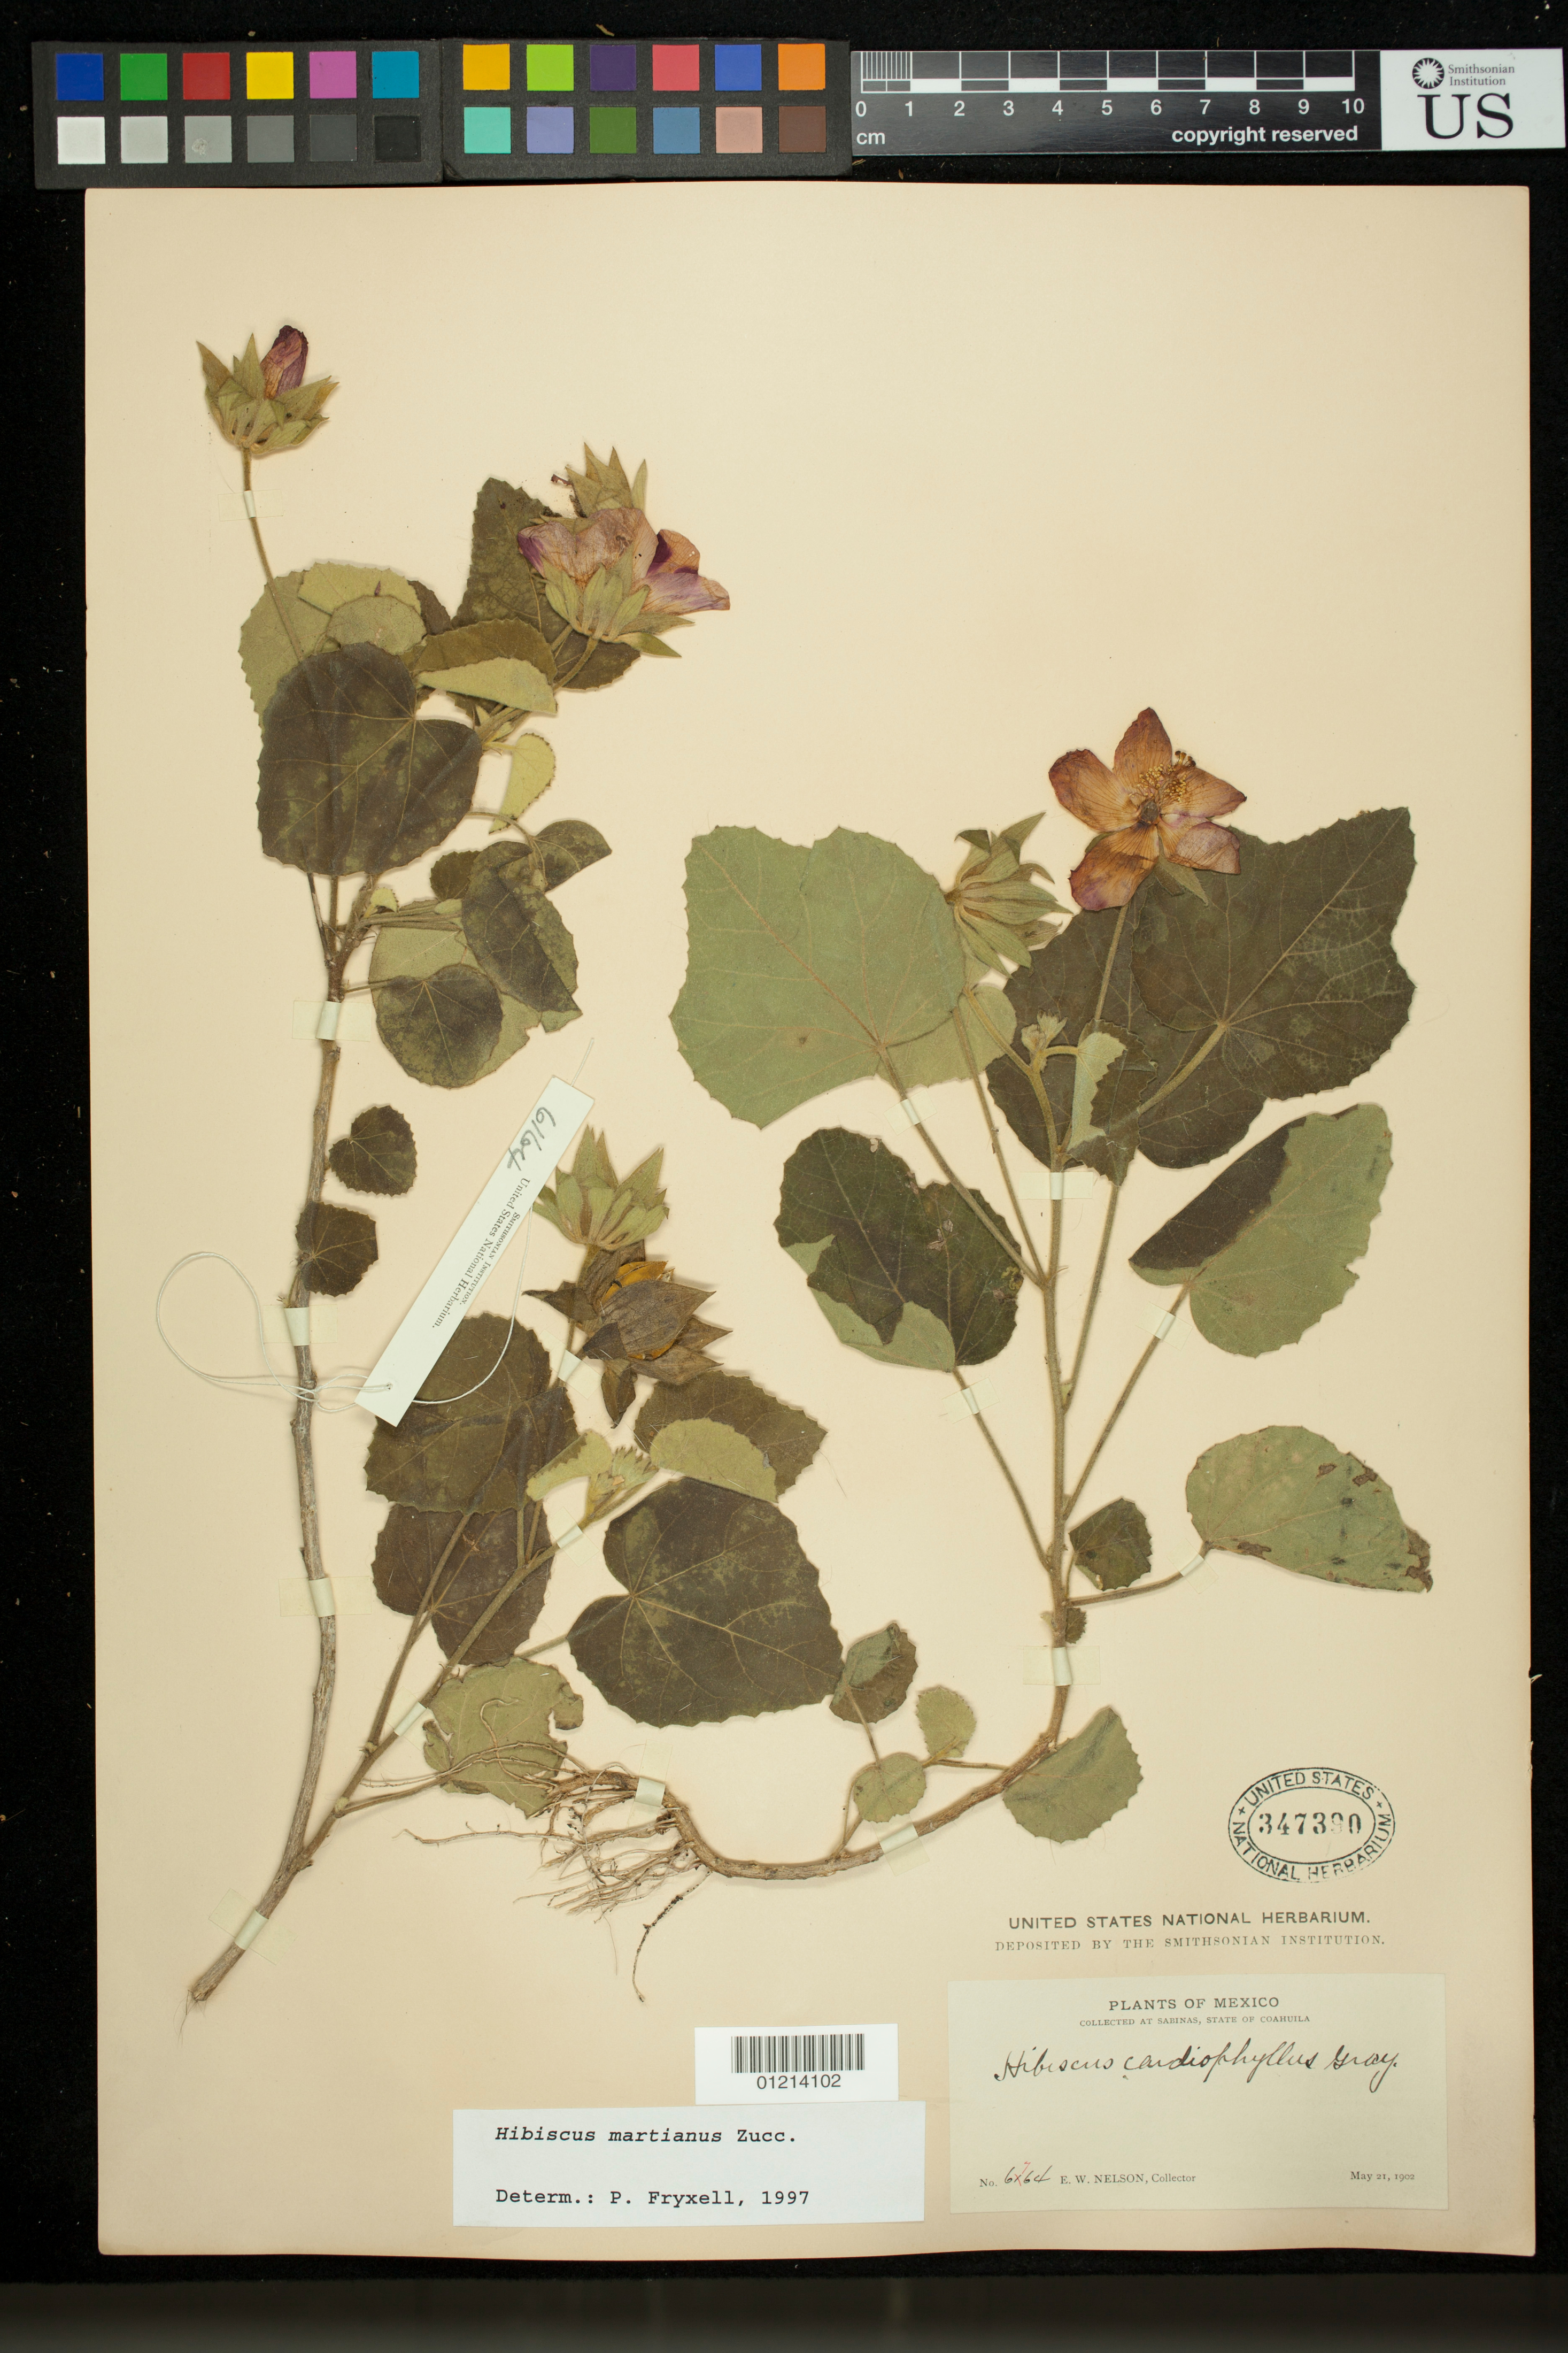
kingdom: Plantae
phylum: Tracheophyta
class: Magnoliopsida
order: Malvales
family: Malvaceae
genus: Hibiscus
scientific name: Hibiscus martianus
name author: Zucc.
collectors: E. W. Nelson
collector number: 6764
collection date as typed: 21 May 1902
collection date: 1902-05-21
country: Mexico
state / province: Coahuila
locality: Sabinas, State of Coahuila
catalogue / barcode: US 347390